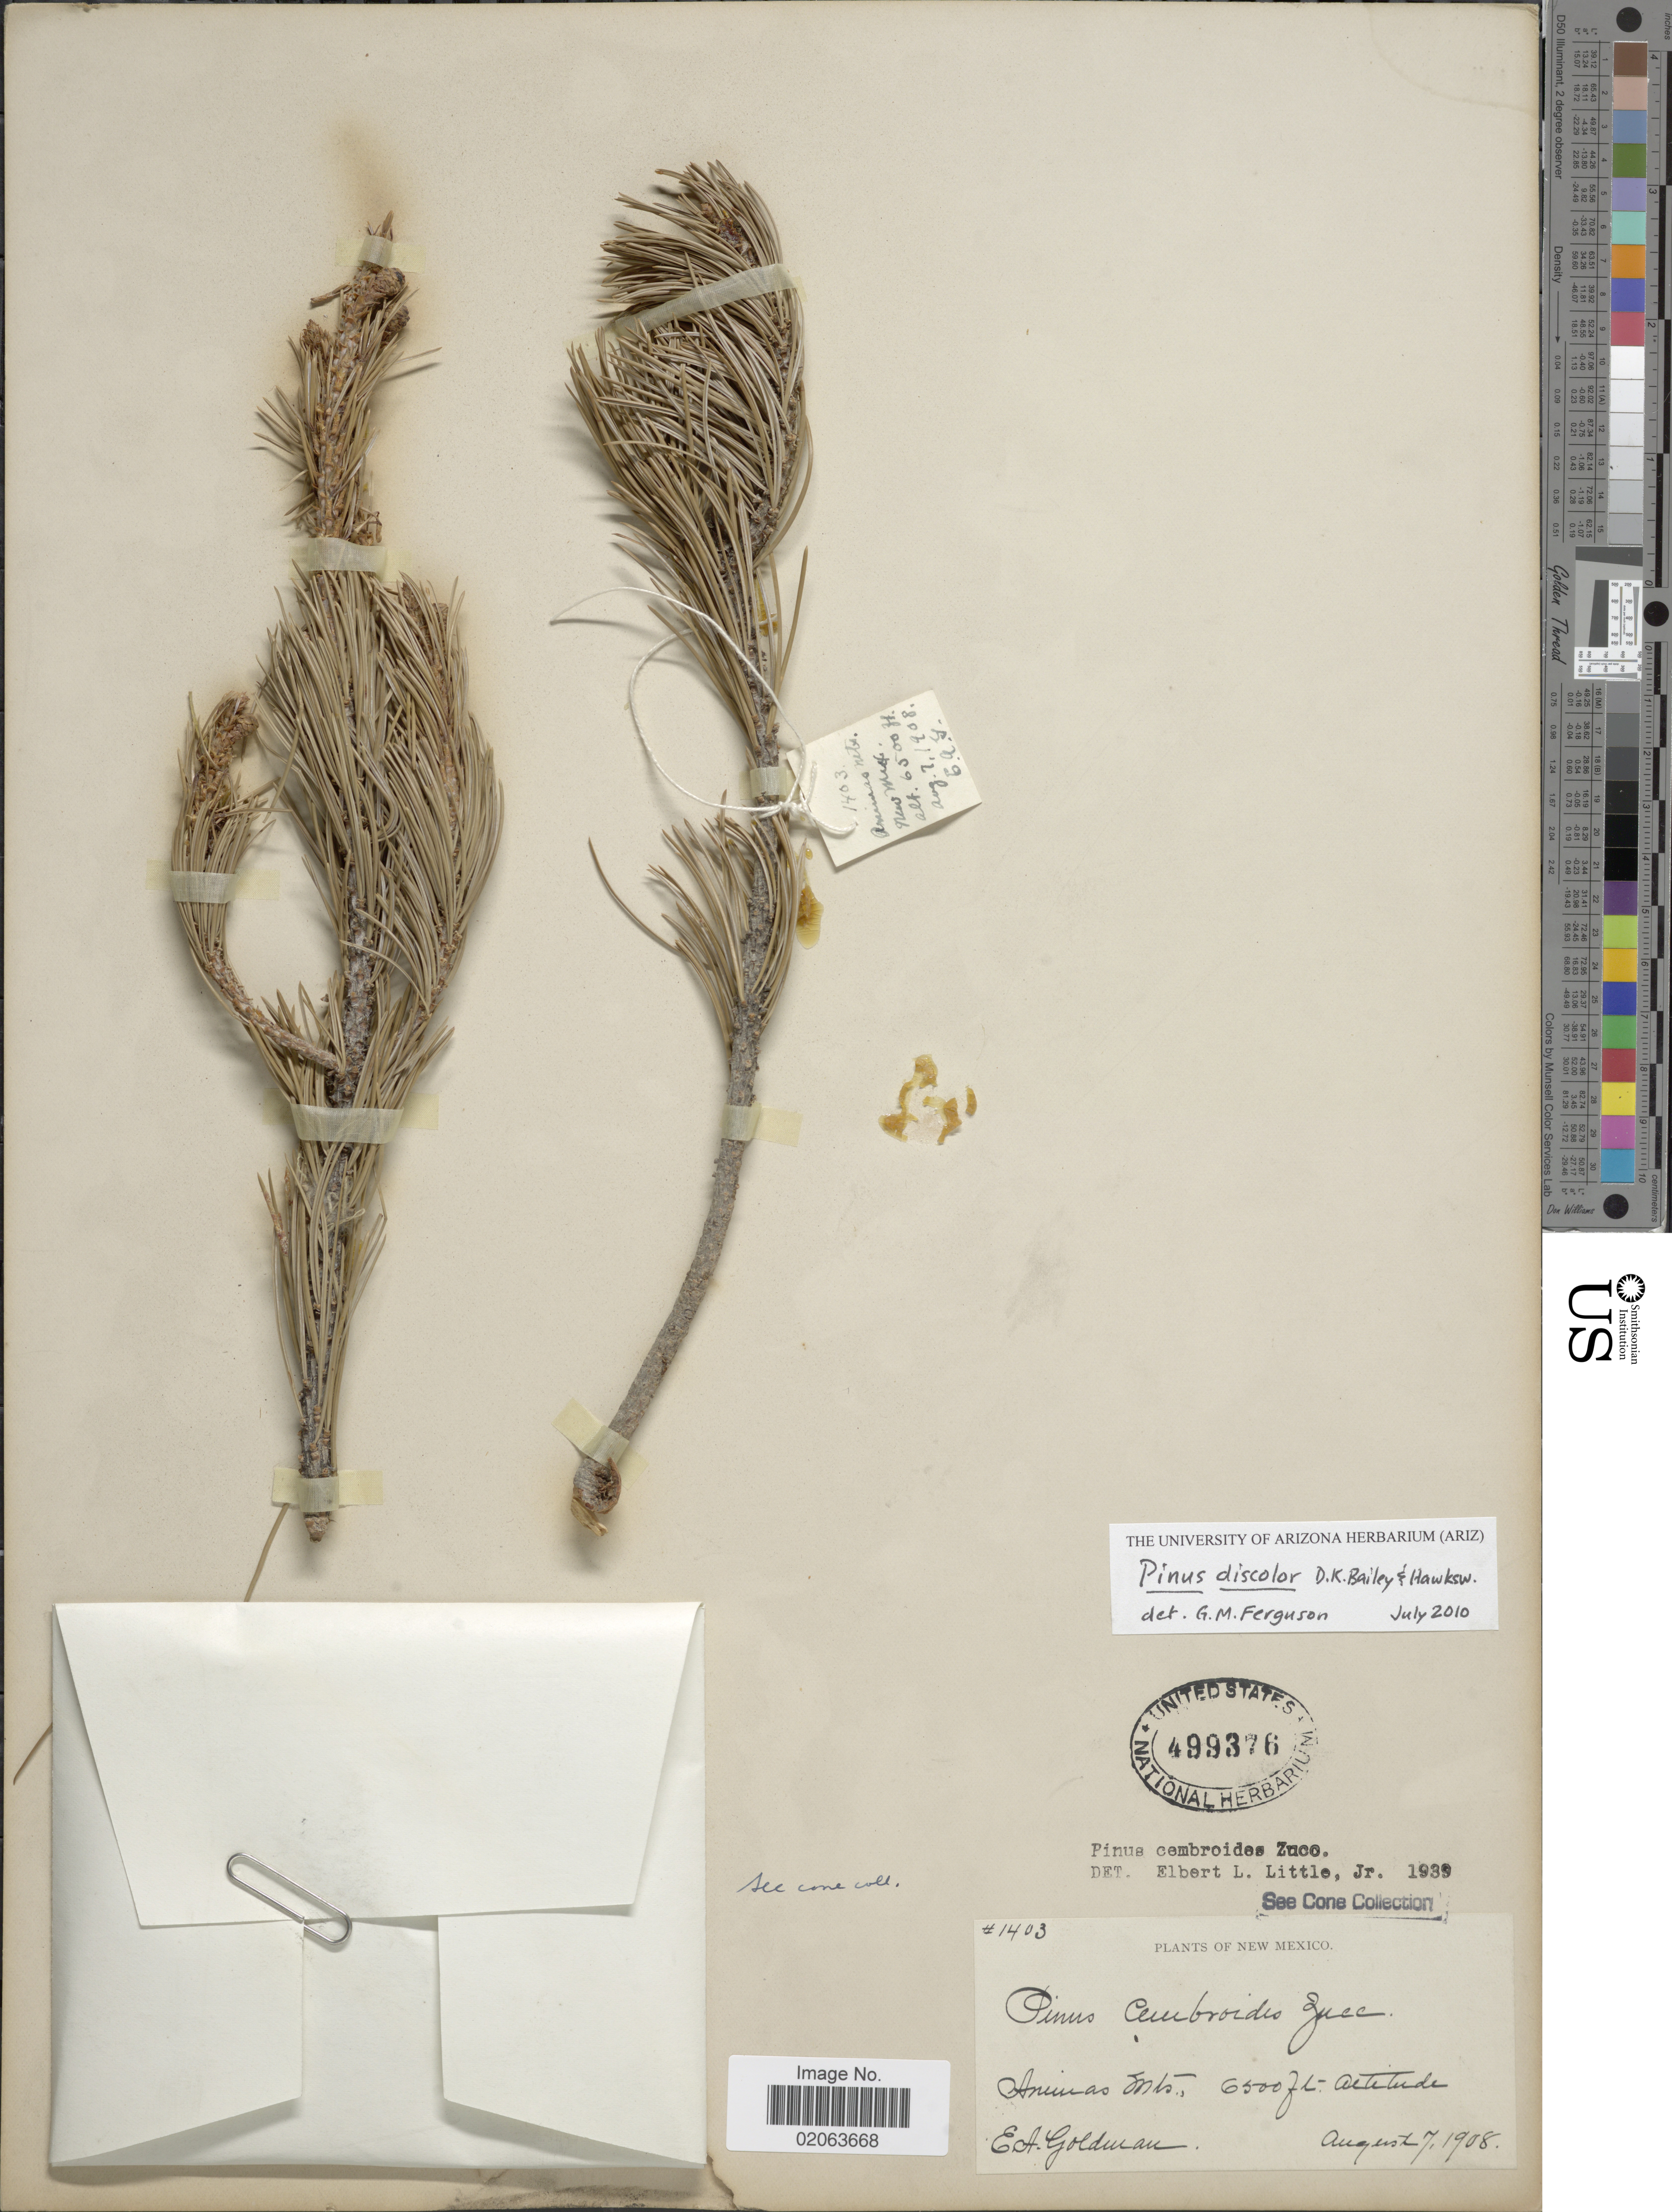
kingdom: Plantae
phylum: Tracheophyta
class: Pinopsida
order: Pinales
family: Pinaceae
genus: Pinus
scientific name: Pinus discolor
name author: D.K. Bailey & Hawksw.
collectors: E. A. Goldman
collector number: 1403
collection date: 1908-08-07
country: United States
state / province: New Mexico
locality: Animas Mts.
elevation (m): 1981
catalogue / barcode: US 499376